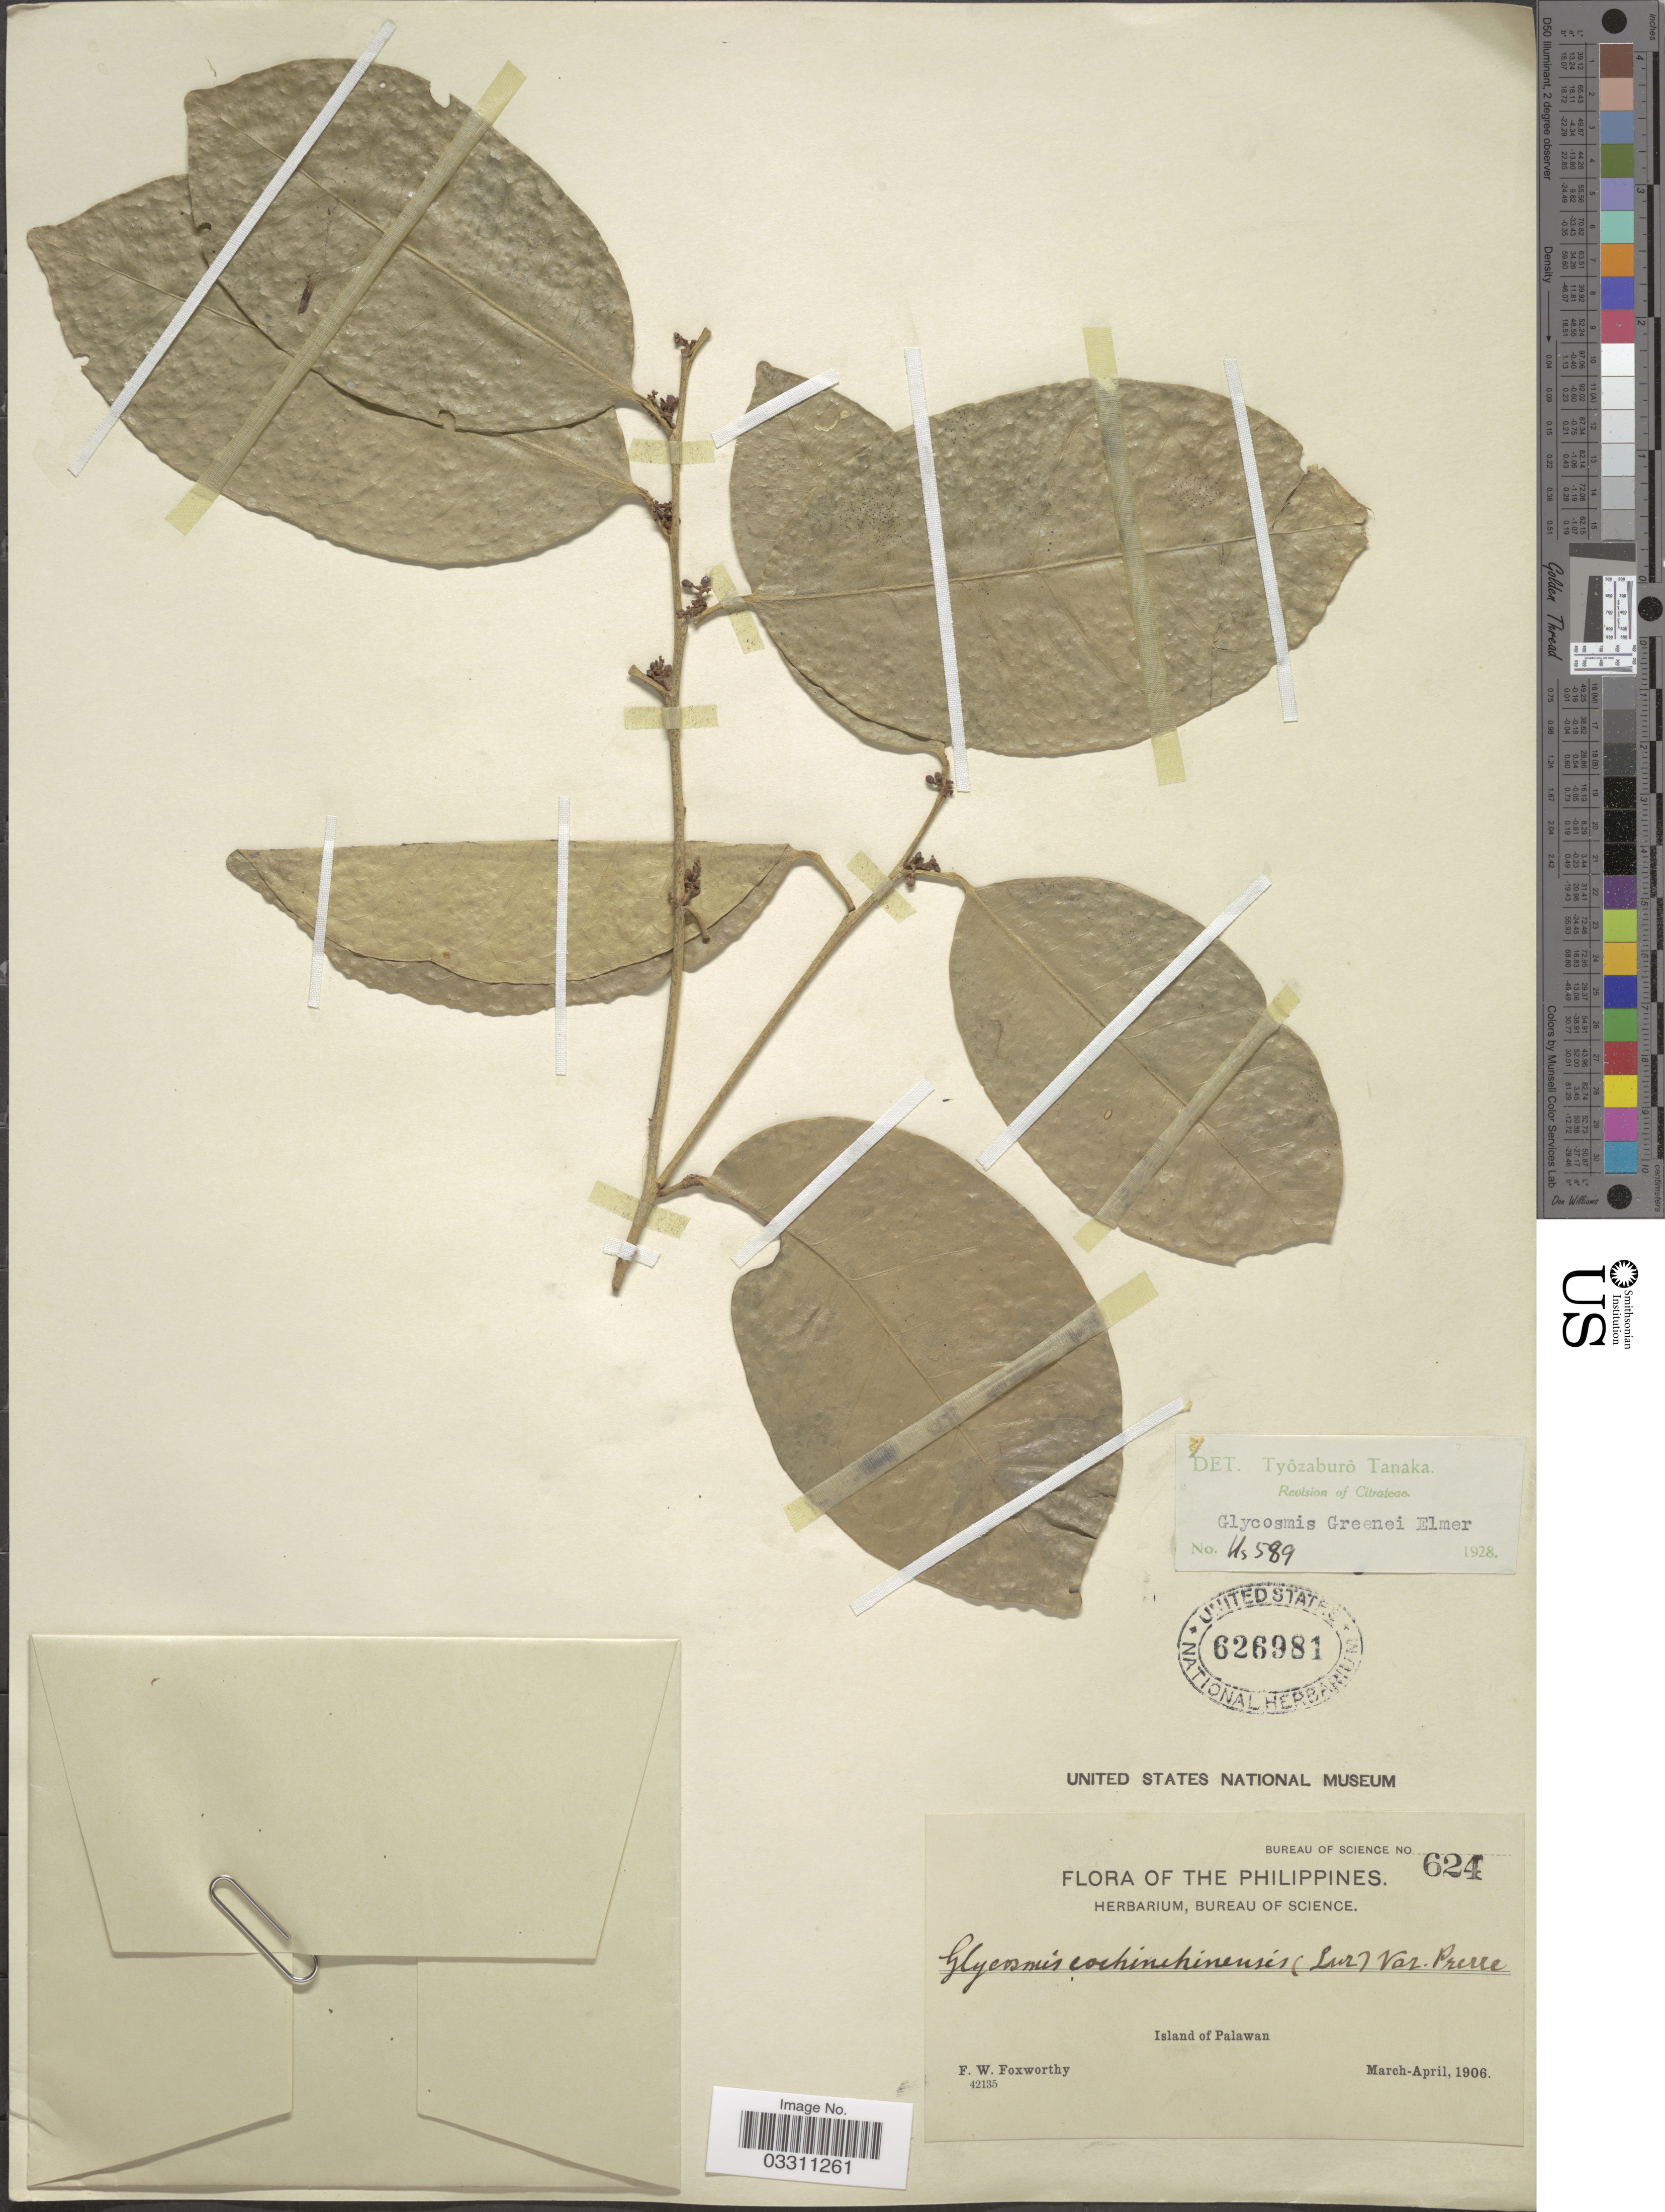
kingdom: Plantae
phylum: Tracheophyta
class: Magnoliopsida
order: Sapindales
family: Rutaceae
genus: Glycosmis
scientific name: Glycosmis greenei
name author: Elmer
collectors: F. W. Foxworthy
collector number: Bureau of Science 624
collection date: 1906-03/1906-04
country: Philippines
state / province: Mimaropa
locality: Island of Palawan.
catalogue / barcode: US 626981